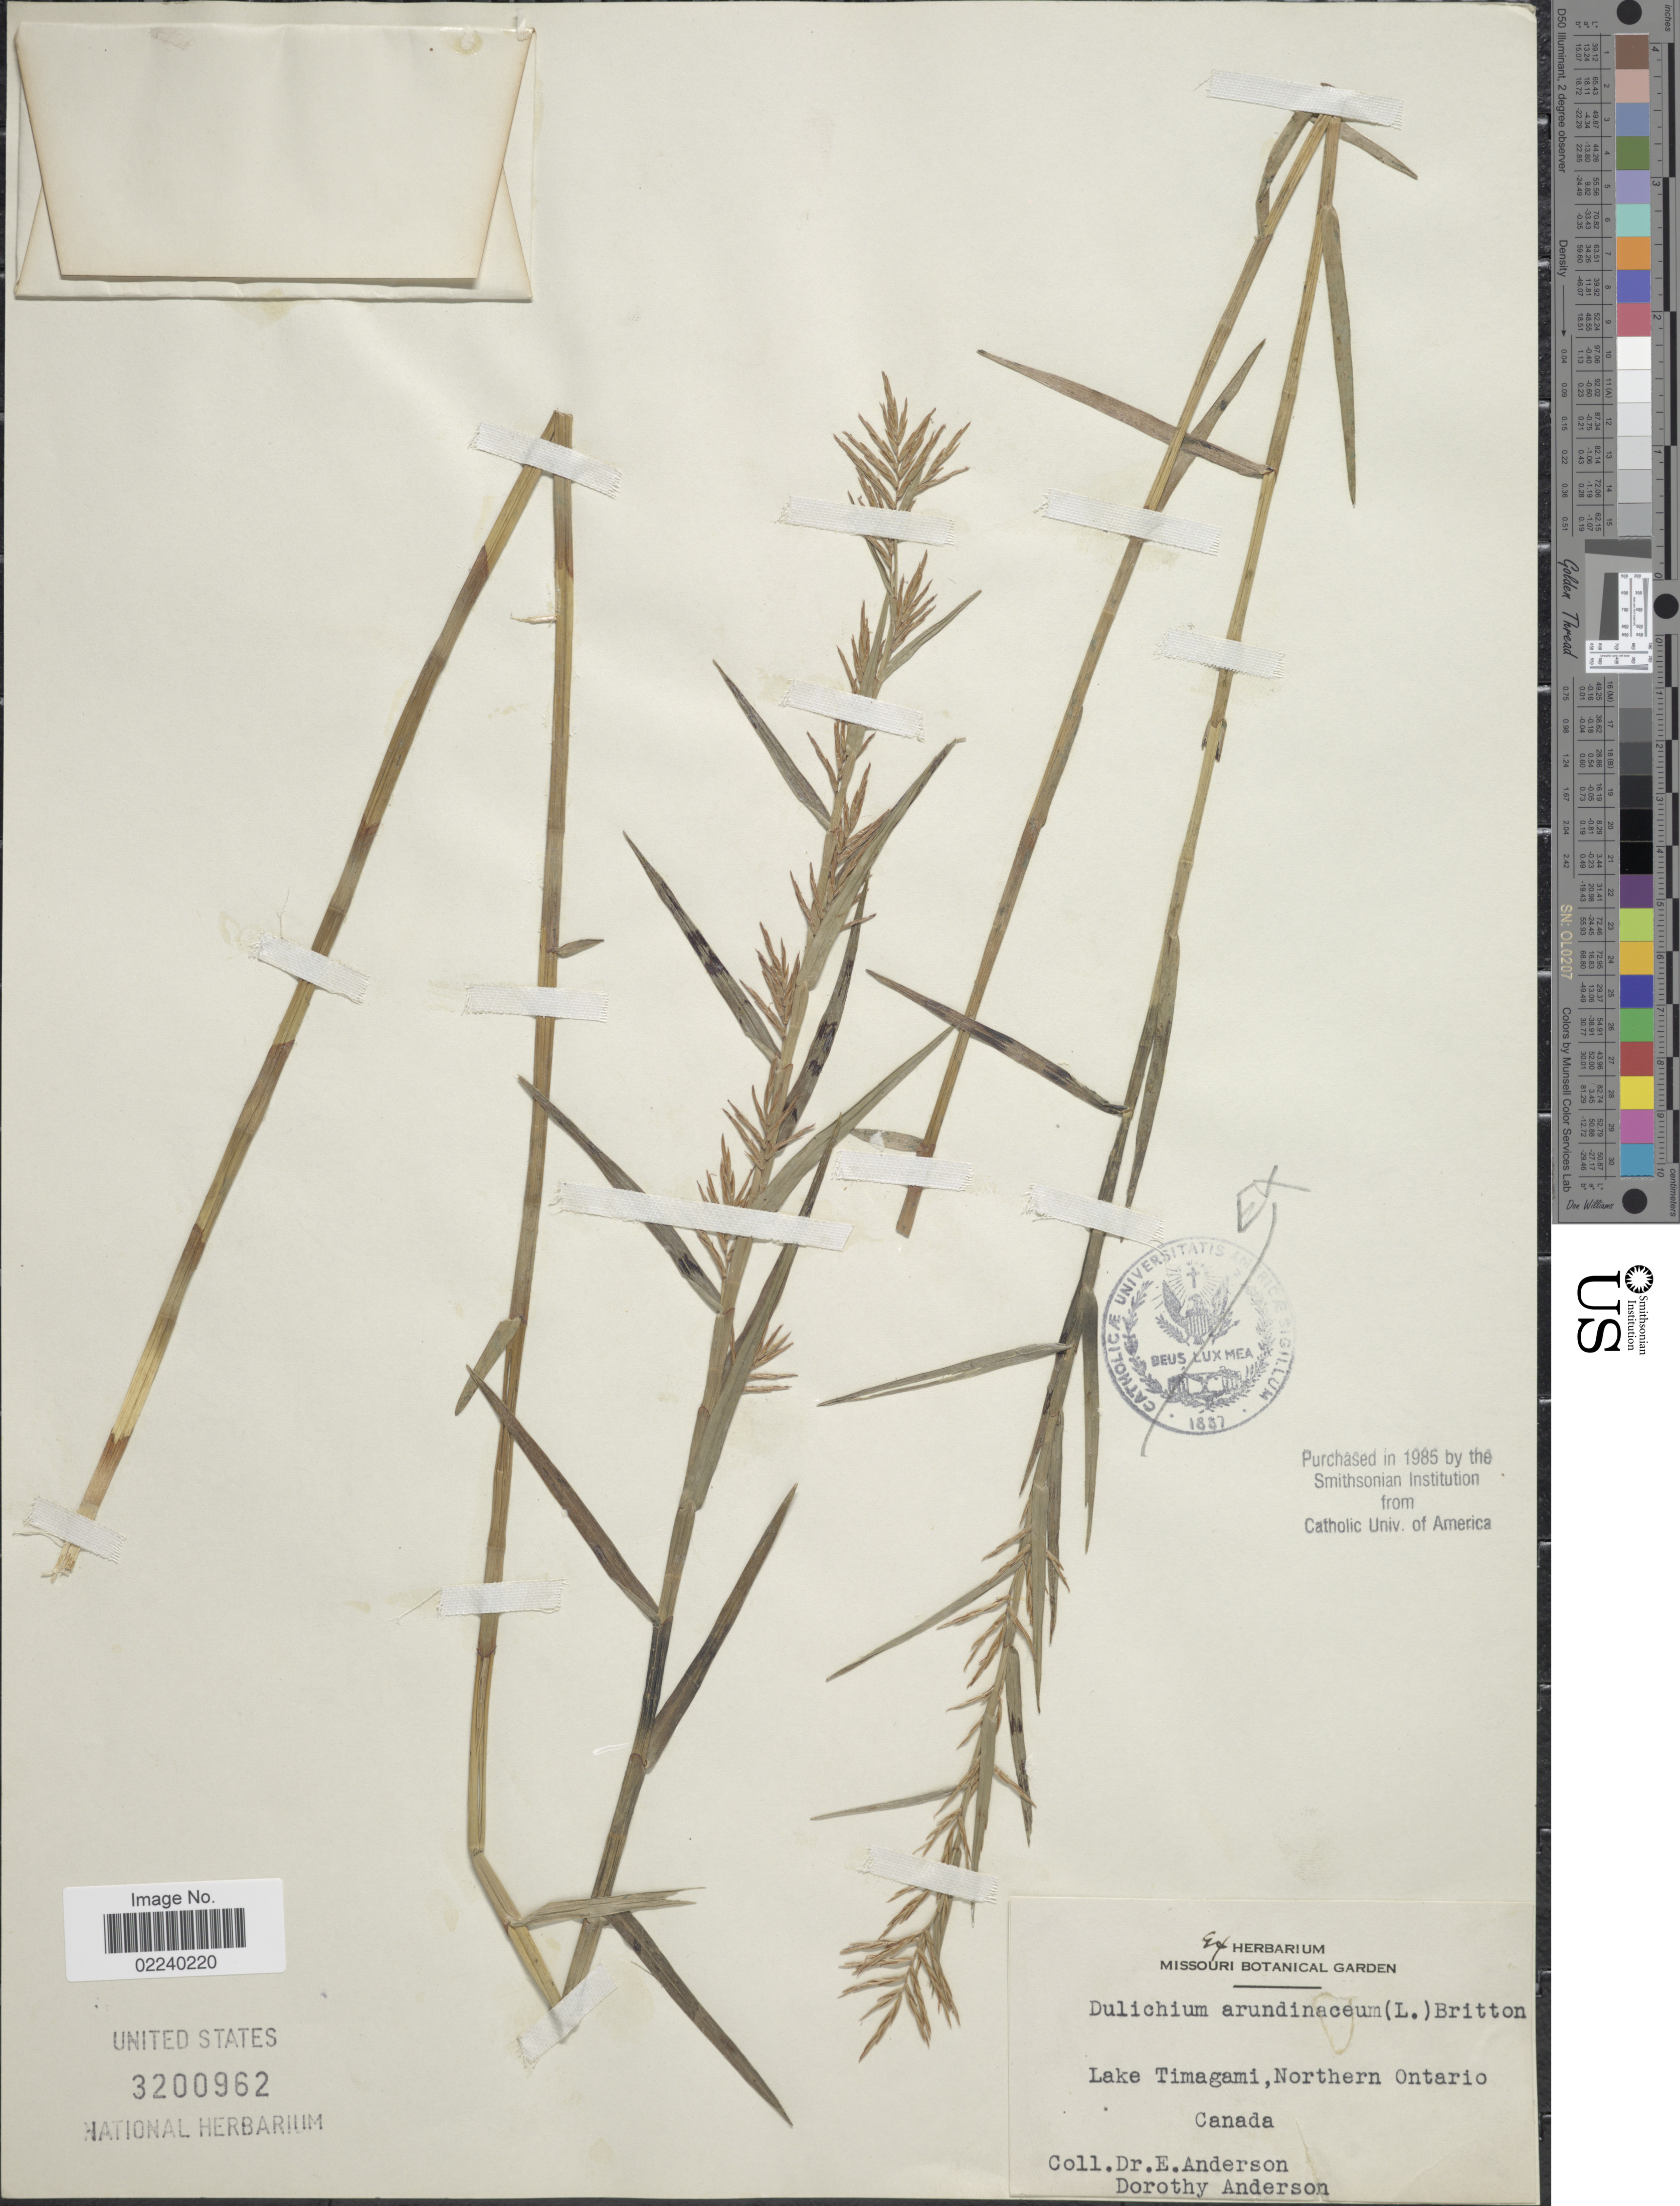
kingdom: Plantae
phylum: Tracheophyta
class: Liliopsida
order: Poales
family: Cyperaceae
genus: Dulichium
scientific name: Dulichium arundinaceum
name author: (L.) Britton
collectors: E. Anderson & D. Anderson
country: Canada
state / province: Ontario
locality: Lake Timagami, Northern Ontario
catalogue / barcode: US 3200962